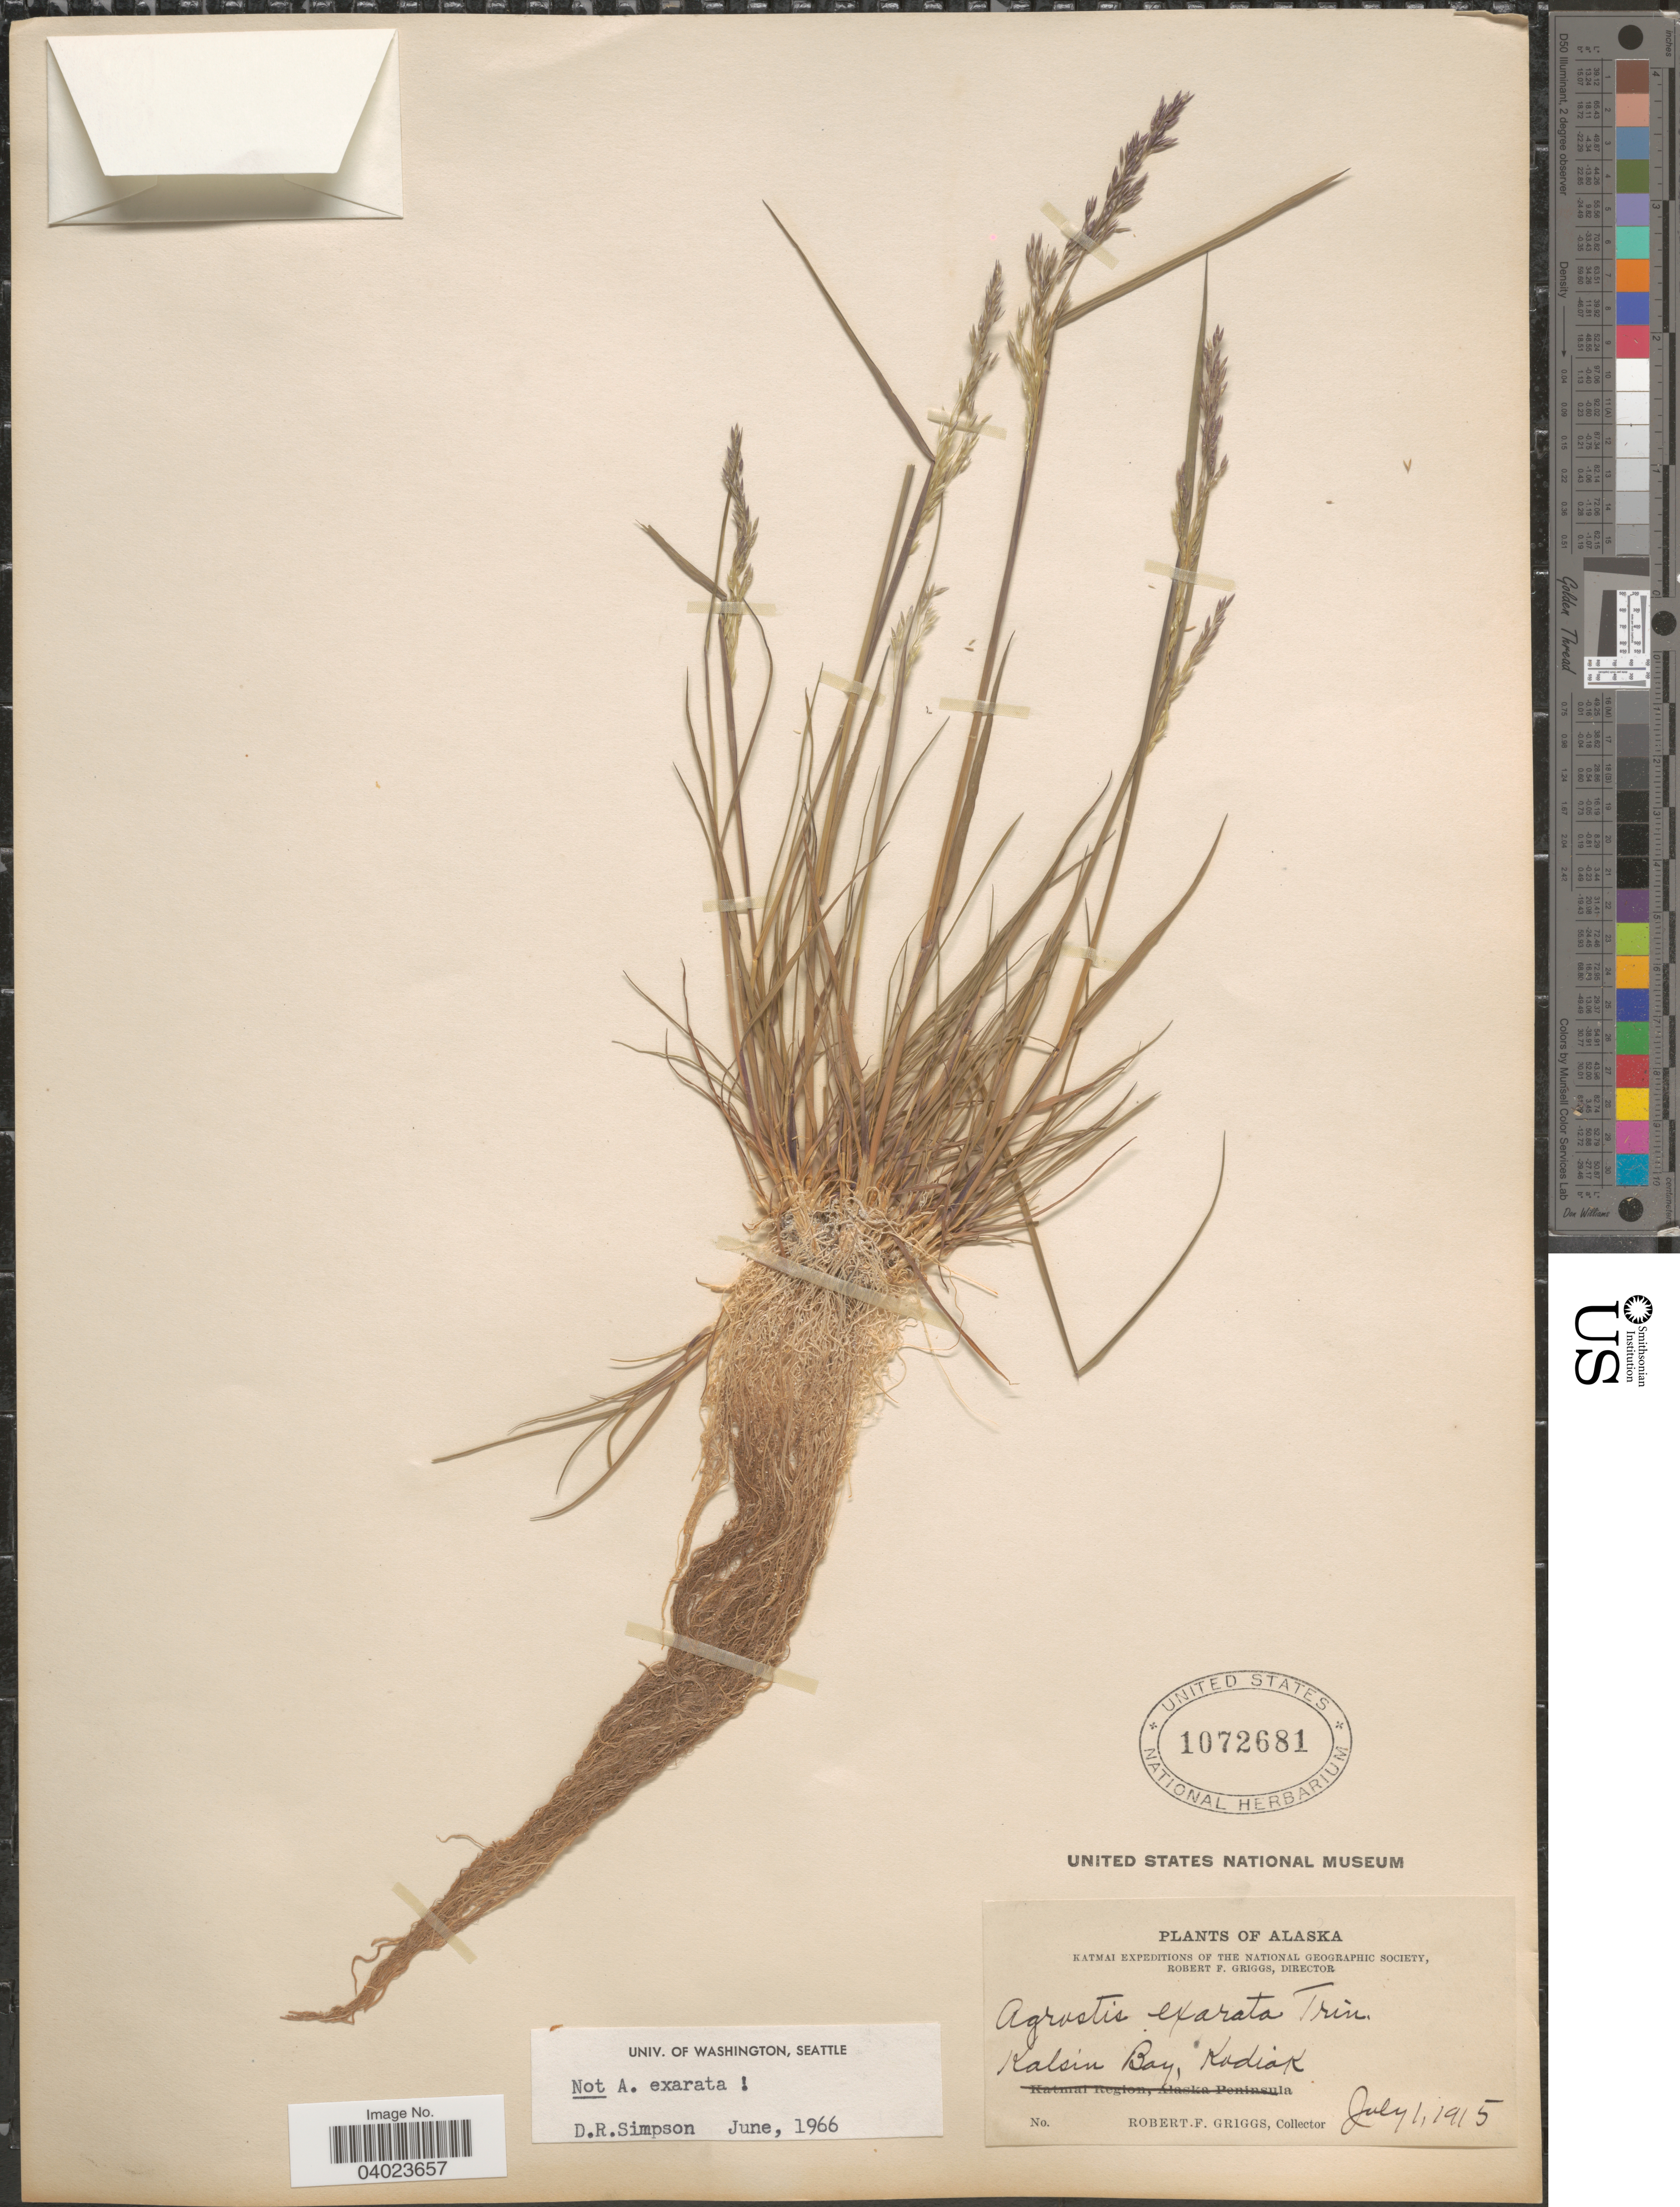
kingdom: Plantae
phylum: Tracheophyta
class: Liliopsida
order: Poales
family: Poaceae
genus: Agrostis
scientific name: Agrostis sp.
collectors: R. F. Griggs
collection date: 1915-07-01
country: United States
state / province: Alaska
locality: Kalsin Bay, Kodiak.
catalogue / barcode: US 1072681